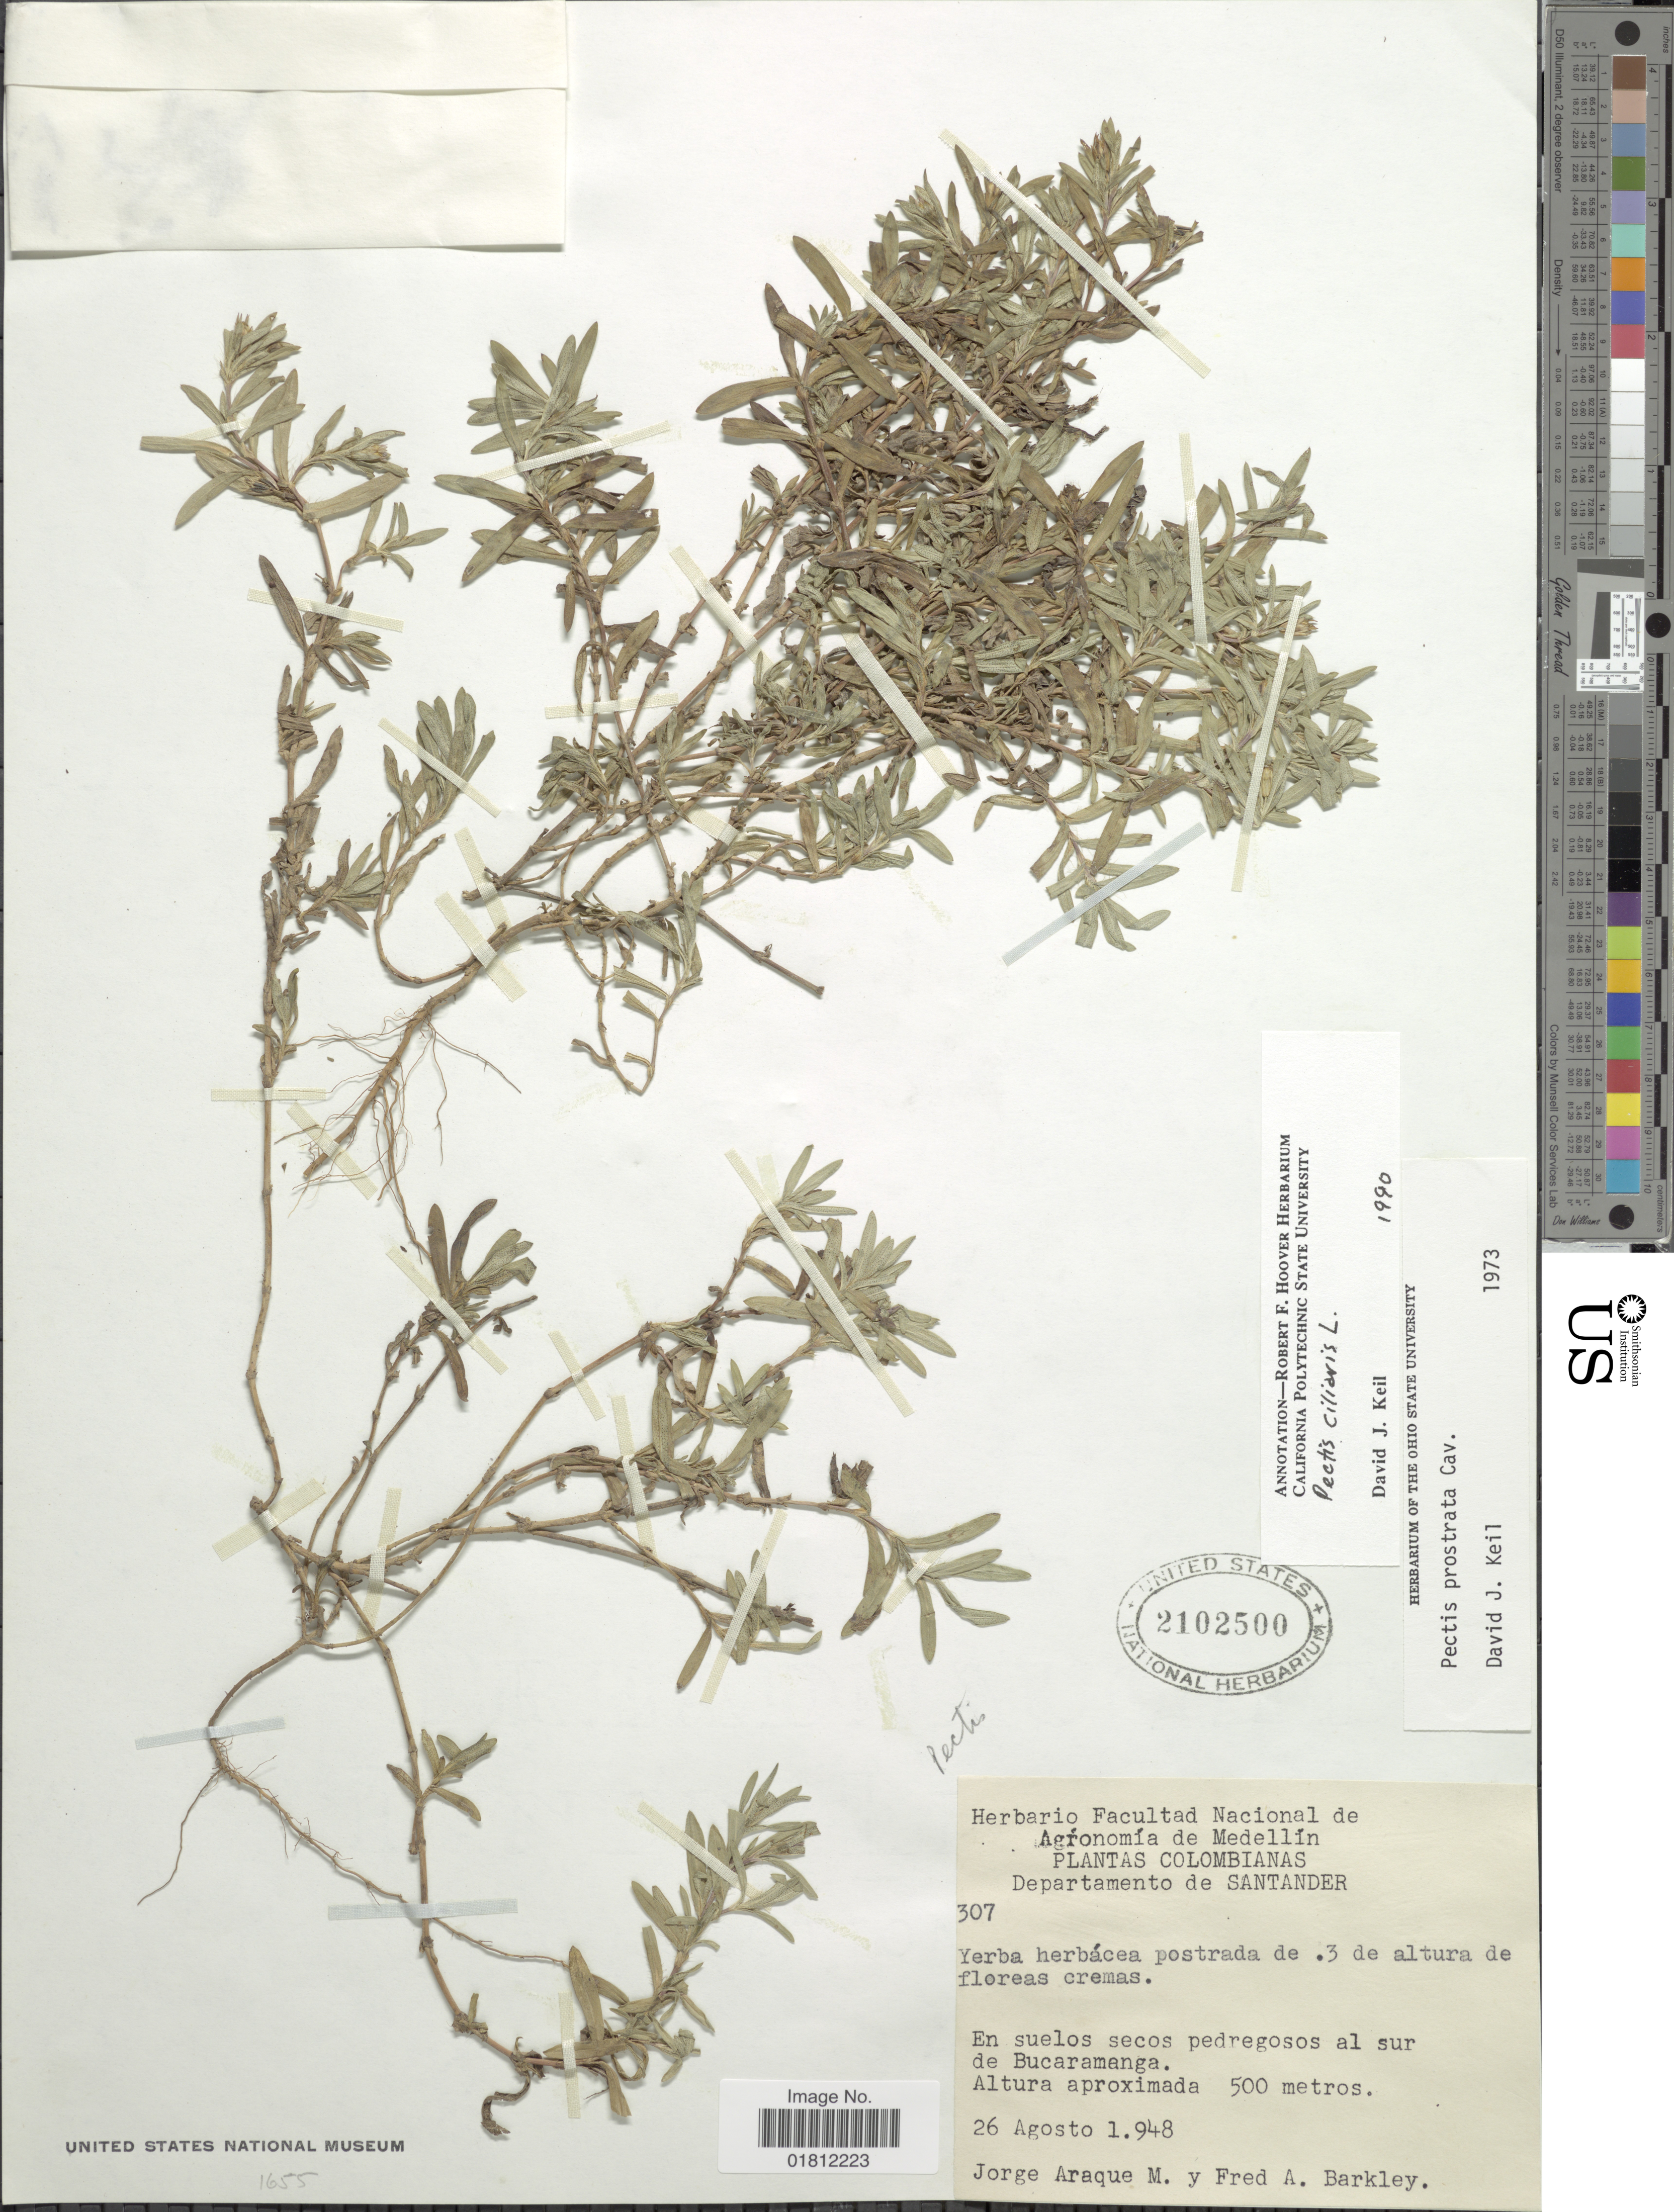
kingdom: Plantae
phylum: Tracheophyta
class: Magnoliopsida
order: Asterales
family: Asteraceae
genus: Pectis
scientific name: Pectis ciliaris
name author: L.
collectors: J. Araque Molina & F. A. Barkley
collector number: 307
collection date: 1948-08-26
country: Colombia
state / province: Santander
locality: Departamento de Santander, En suelos secos pedregosos al sur de Bucaramanga.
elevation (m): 500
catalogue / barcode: US 2102500